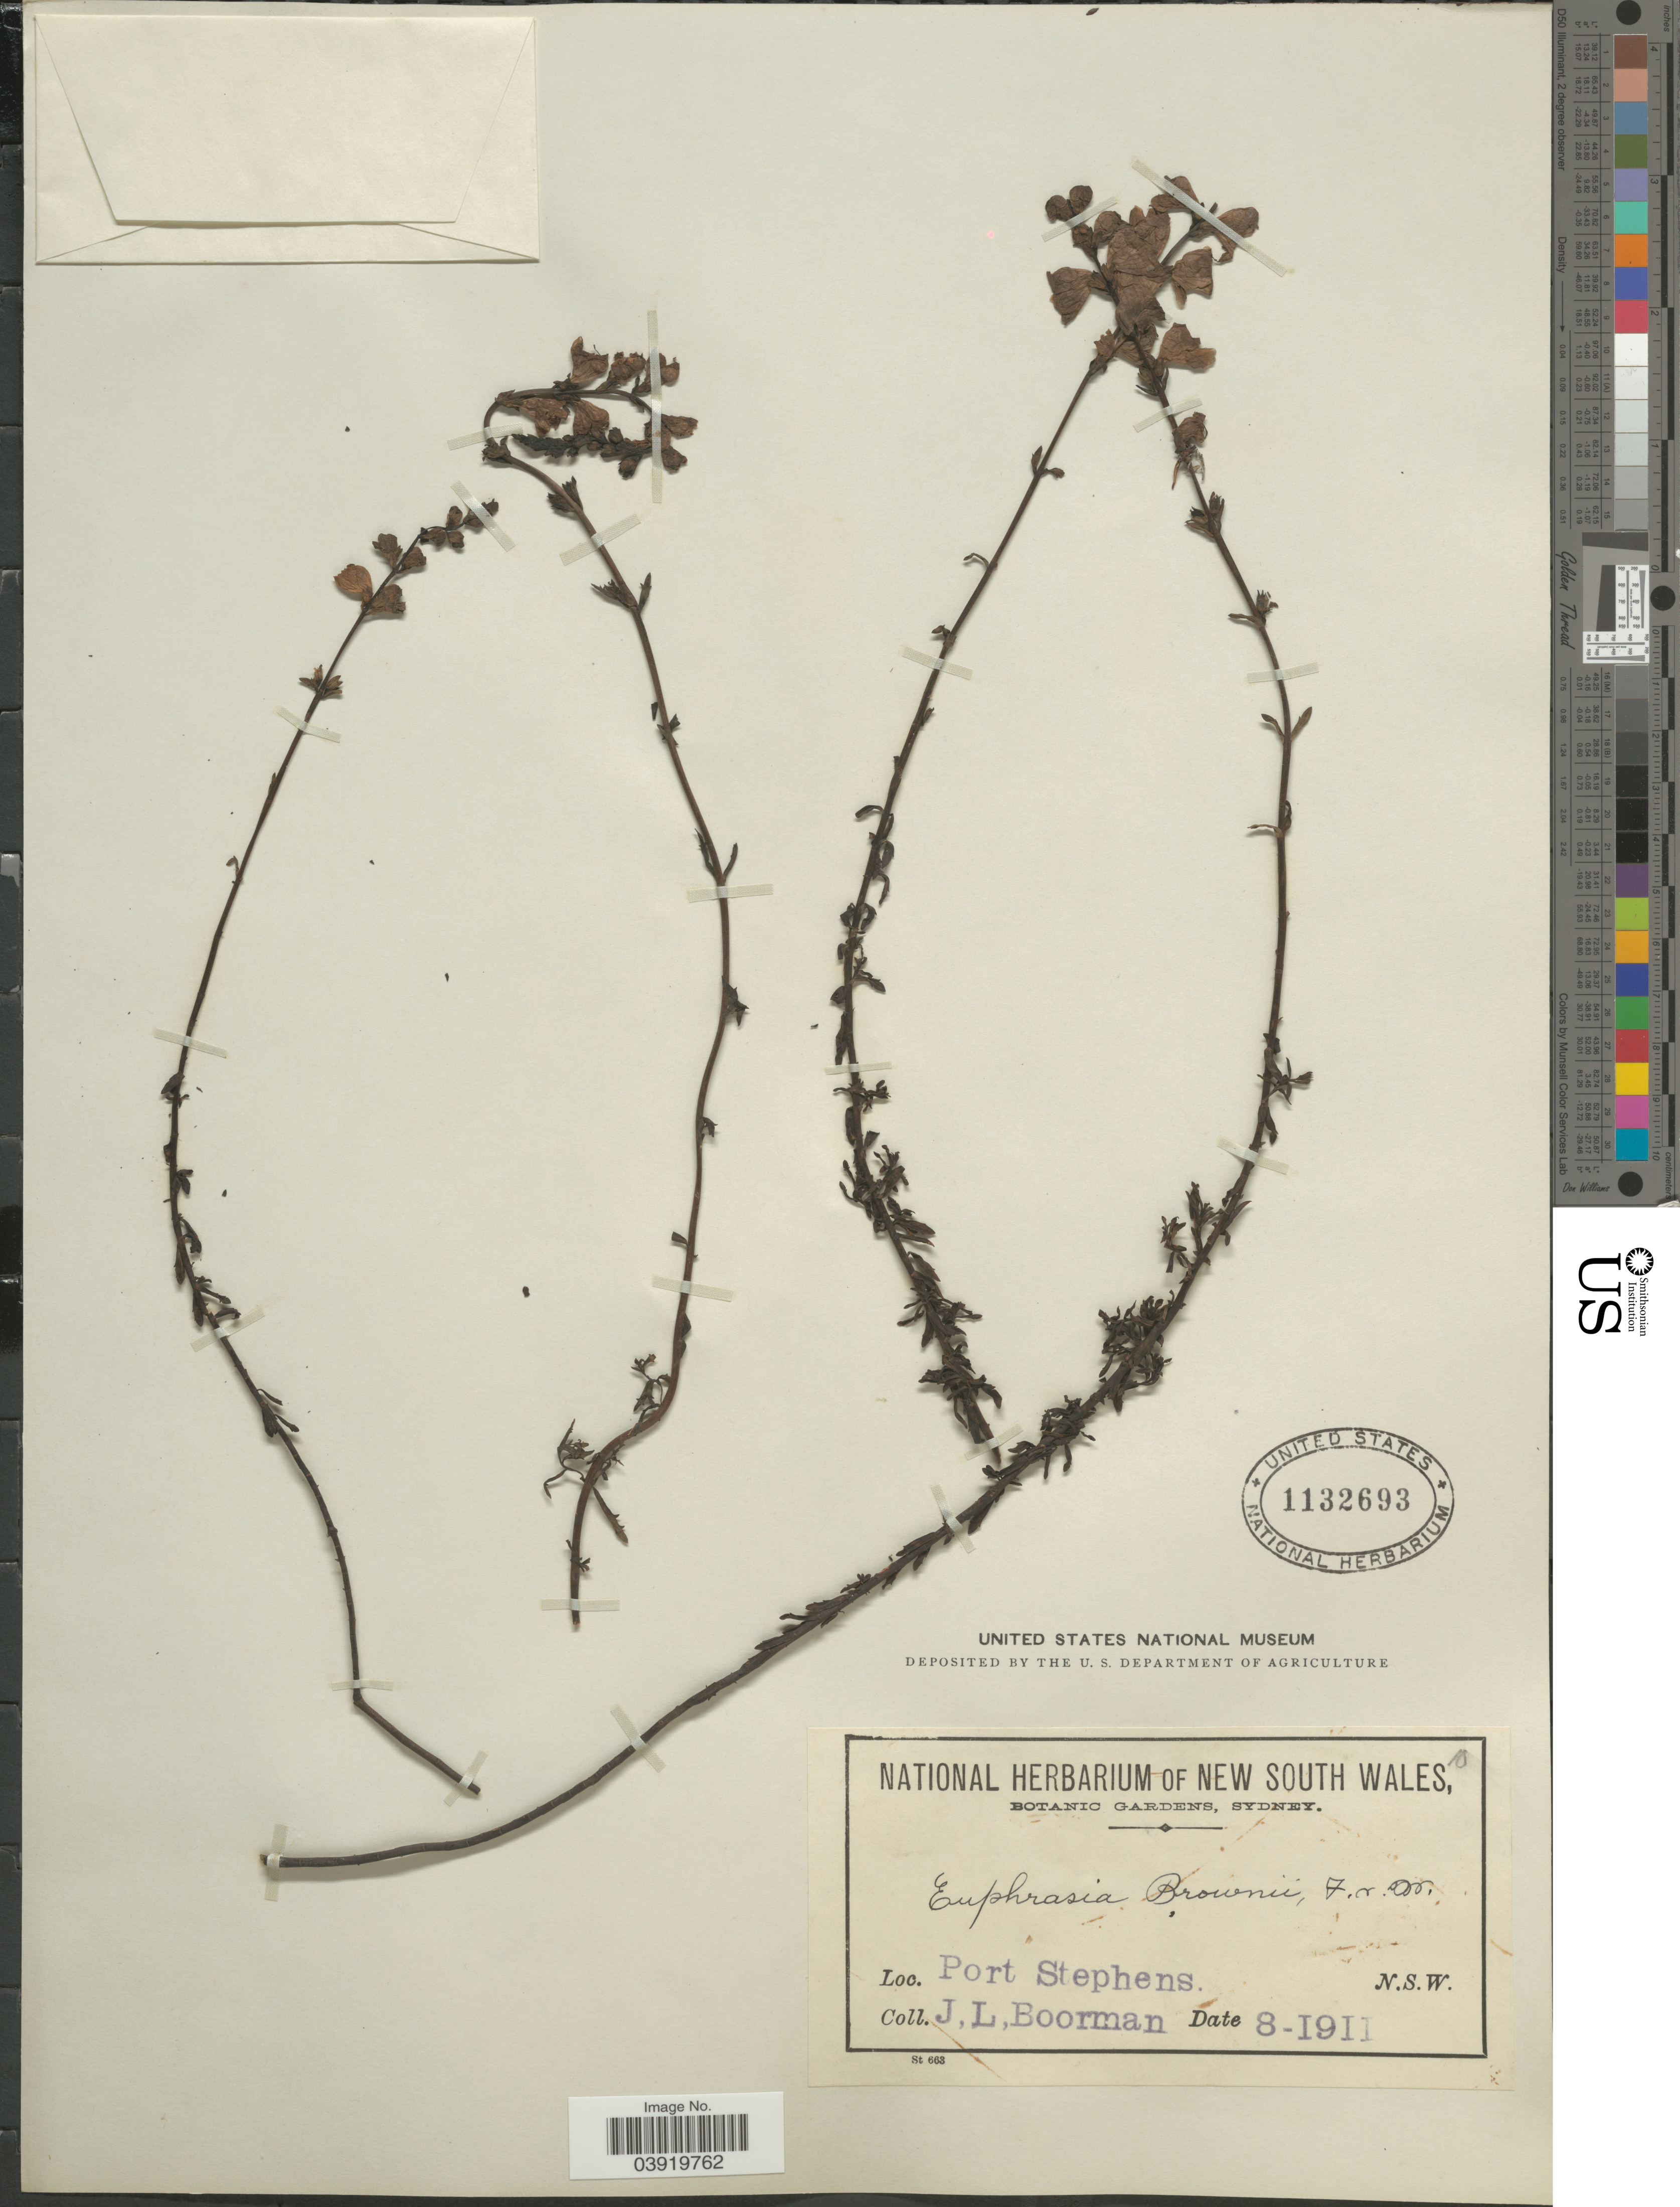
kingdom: Plantae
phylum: Tracheophyta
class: Magnoliopsida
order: Lamiales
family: Orobanchaceae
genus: Euphrasia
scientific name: Euphrasia brownii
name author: F. Muell.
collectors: J. Boorman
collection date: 1911-08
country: Australia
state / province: New South Wales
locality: Port Stephens.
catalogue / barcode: US 1132693